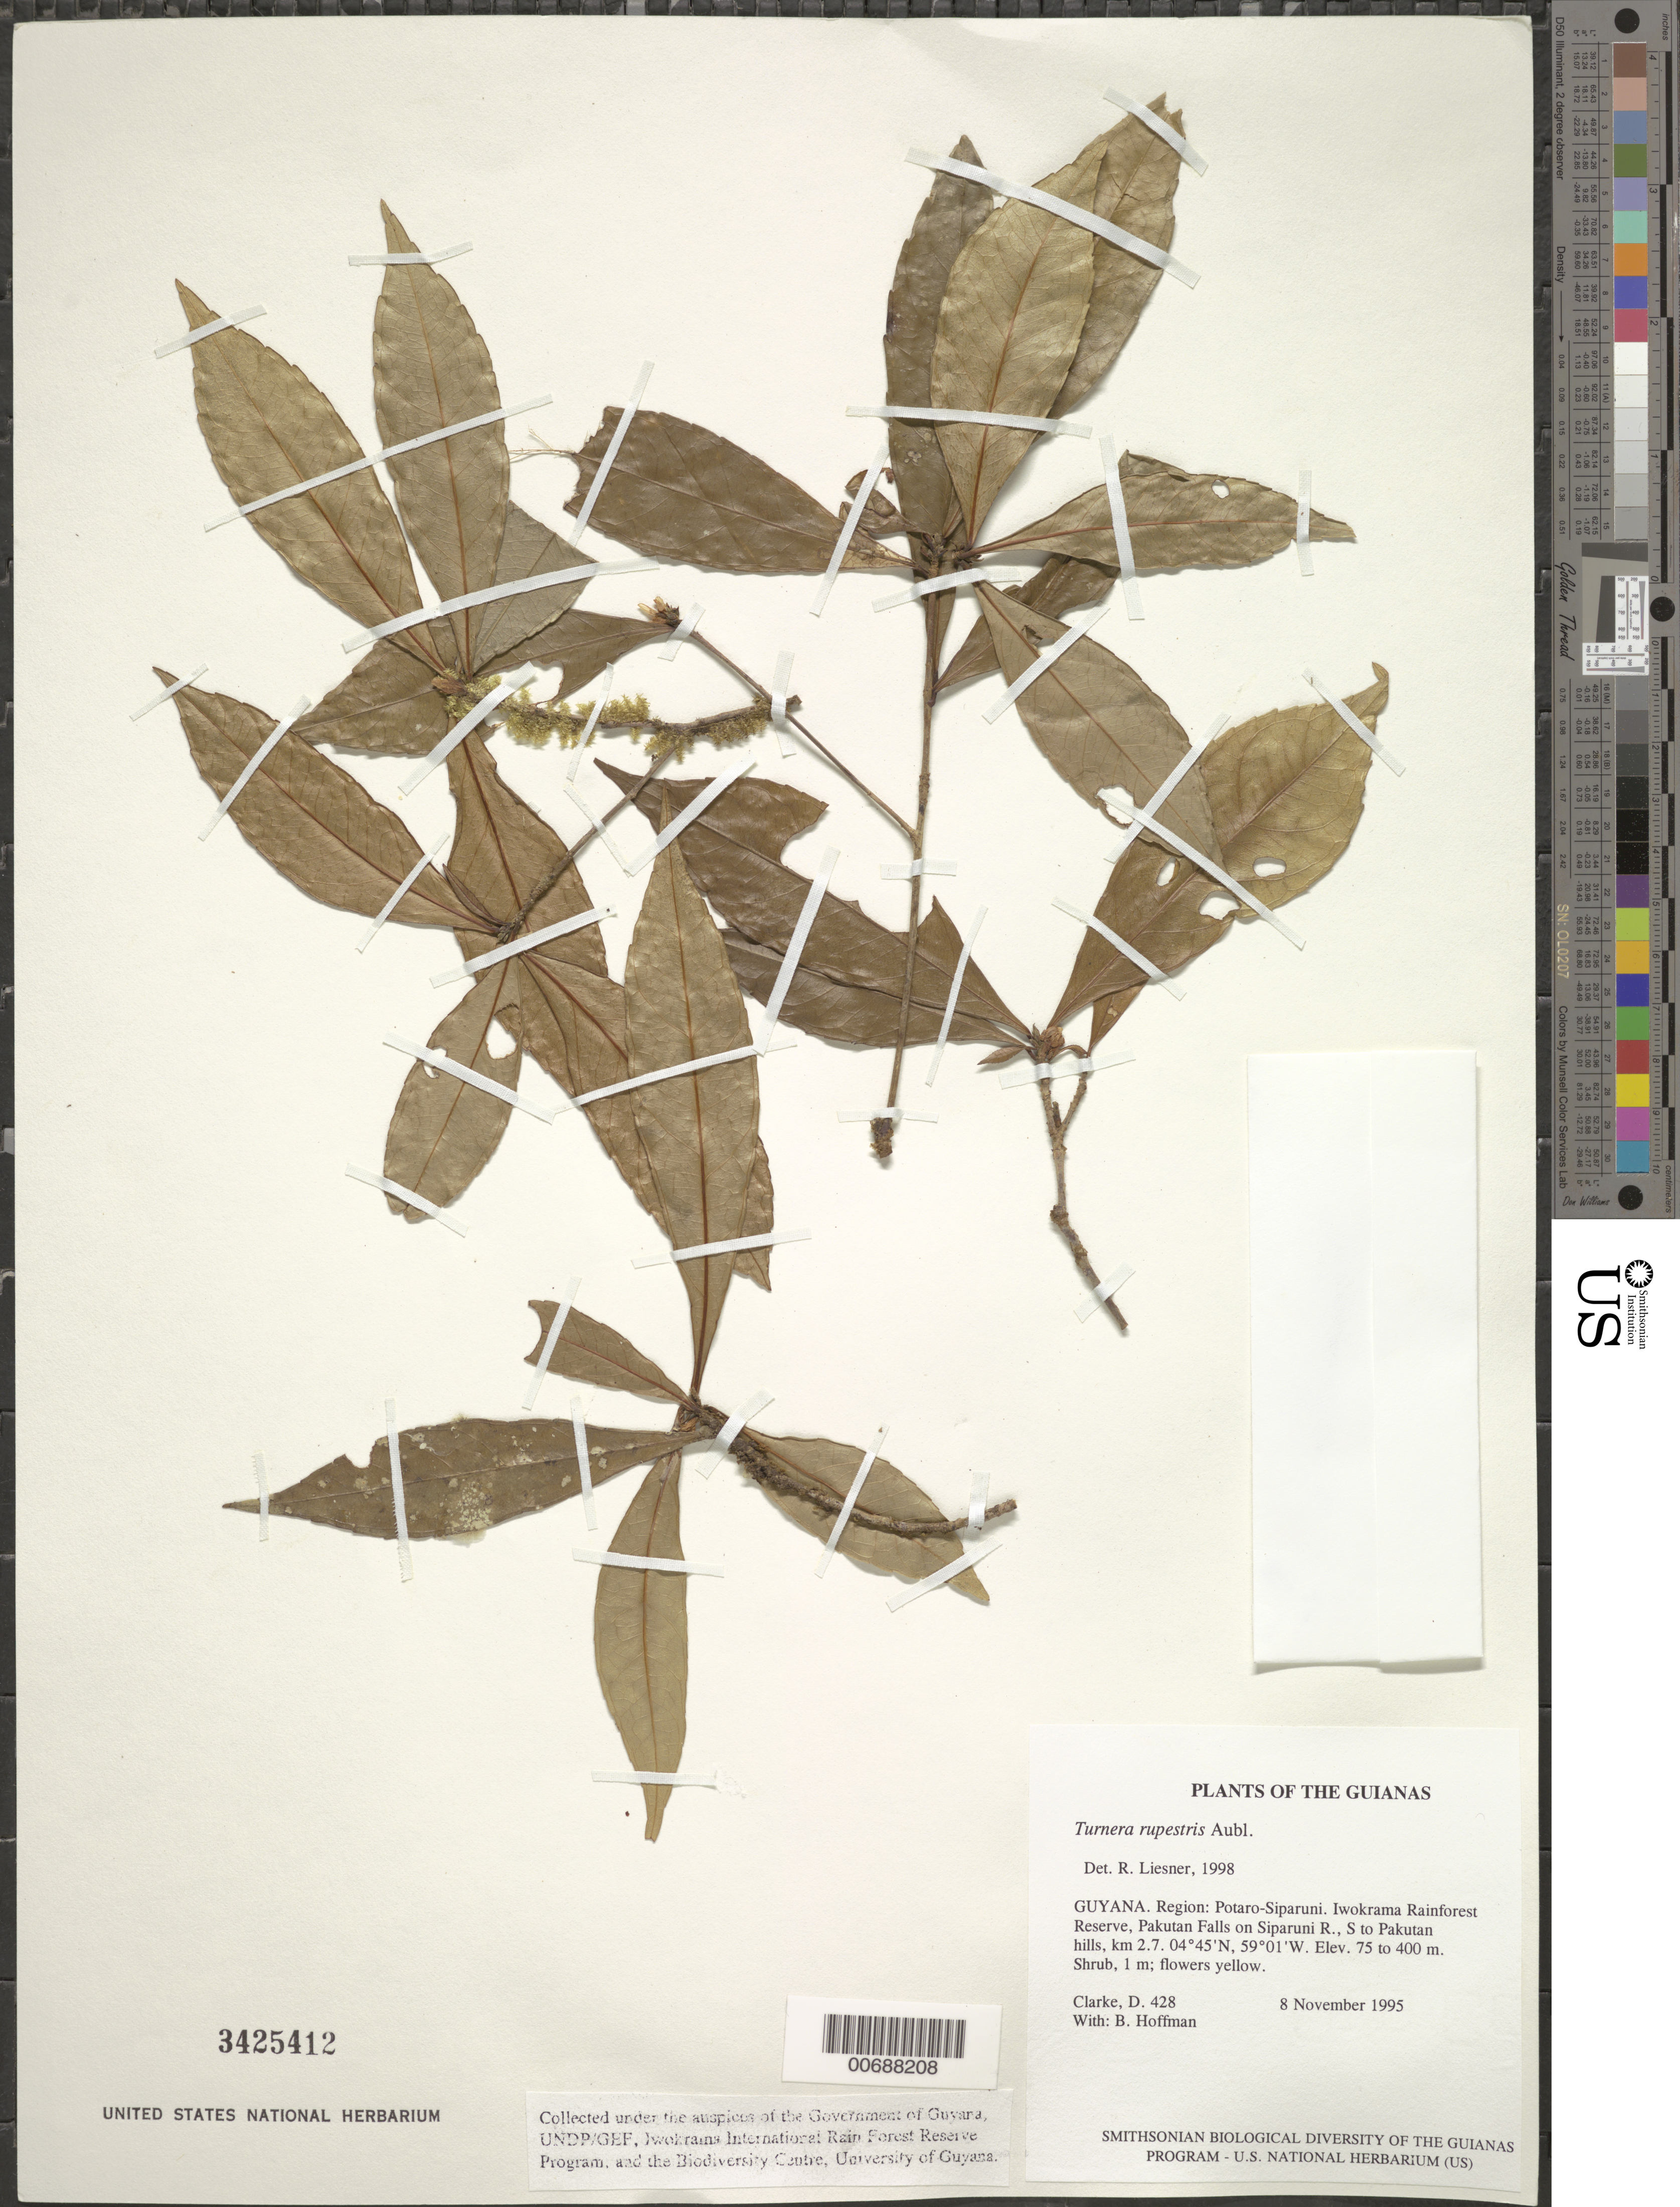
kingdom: Plantae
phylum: Tracheophyta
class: Magnoliopsida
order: Malpighiales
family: Turneraceae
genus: Turnera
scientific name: Turnera rupestris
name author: Aubl.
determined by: Liesner, R. L.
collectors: H. D. Clarke & B. Hoffman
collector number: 428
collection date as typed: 8 November 1995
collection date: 1995-11-08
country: Guyana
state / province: Potaro-Siparuni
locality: Iwokrama Rainforest Reserve, Pakutau Falls on Siparuni R., S to Pakutau hills, km 2.7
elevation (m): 75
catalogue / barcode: US 3425412